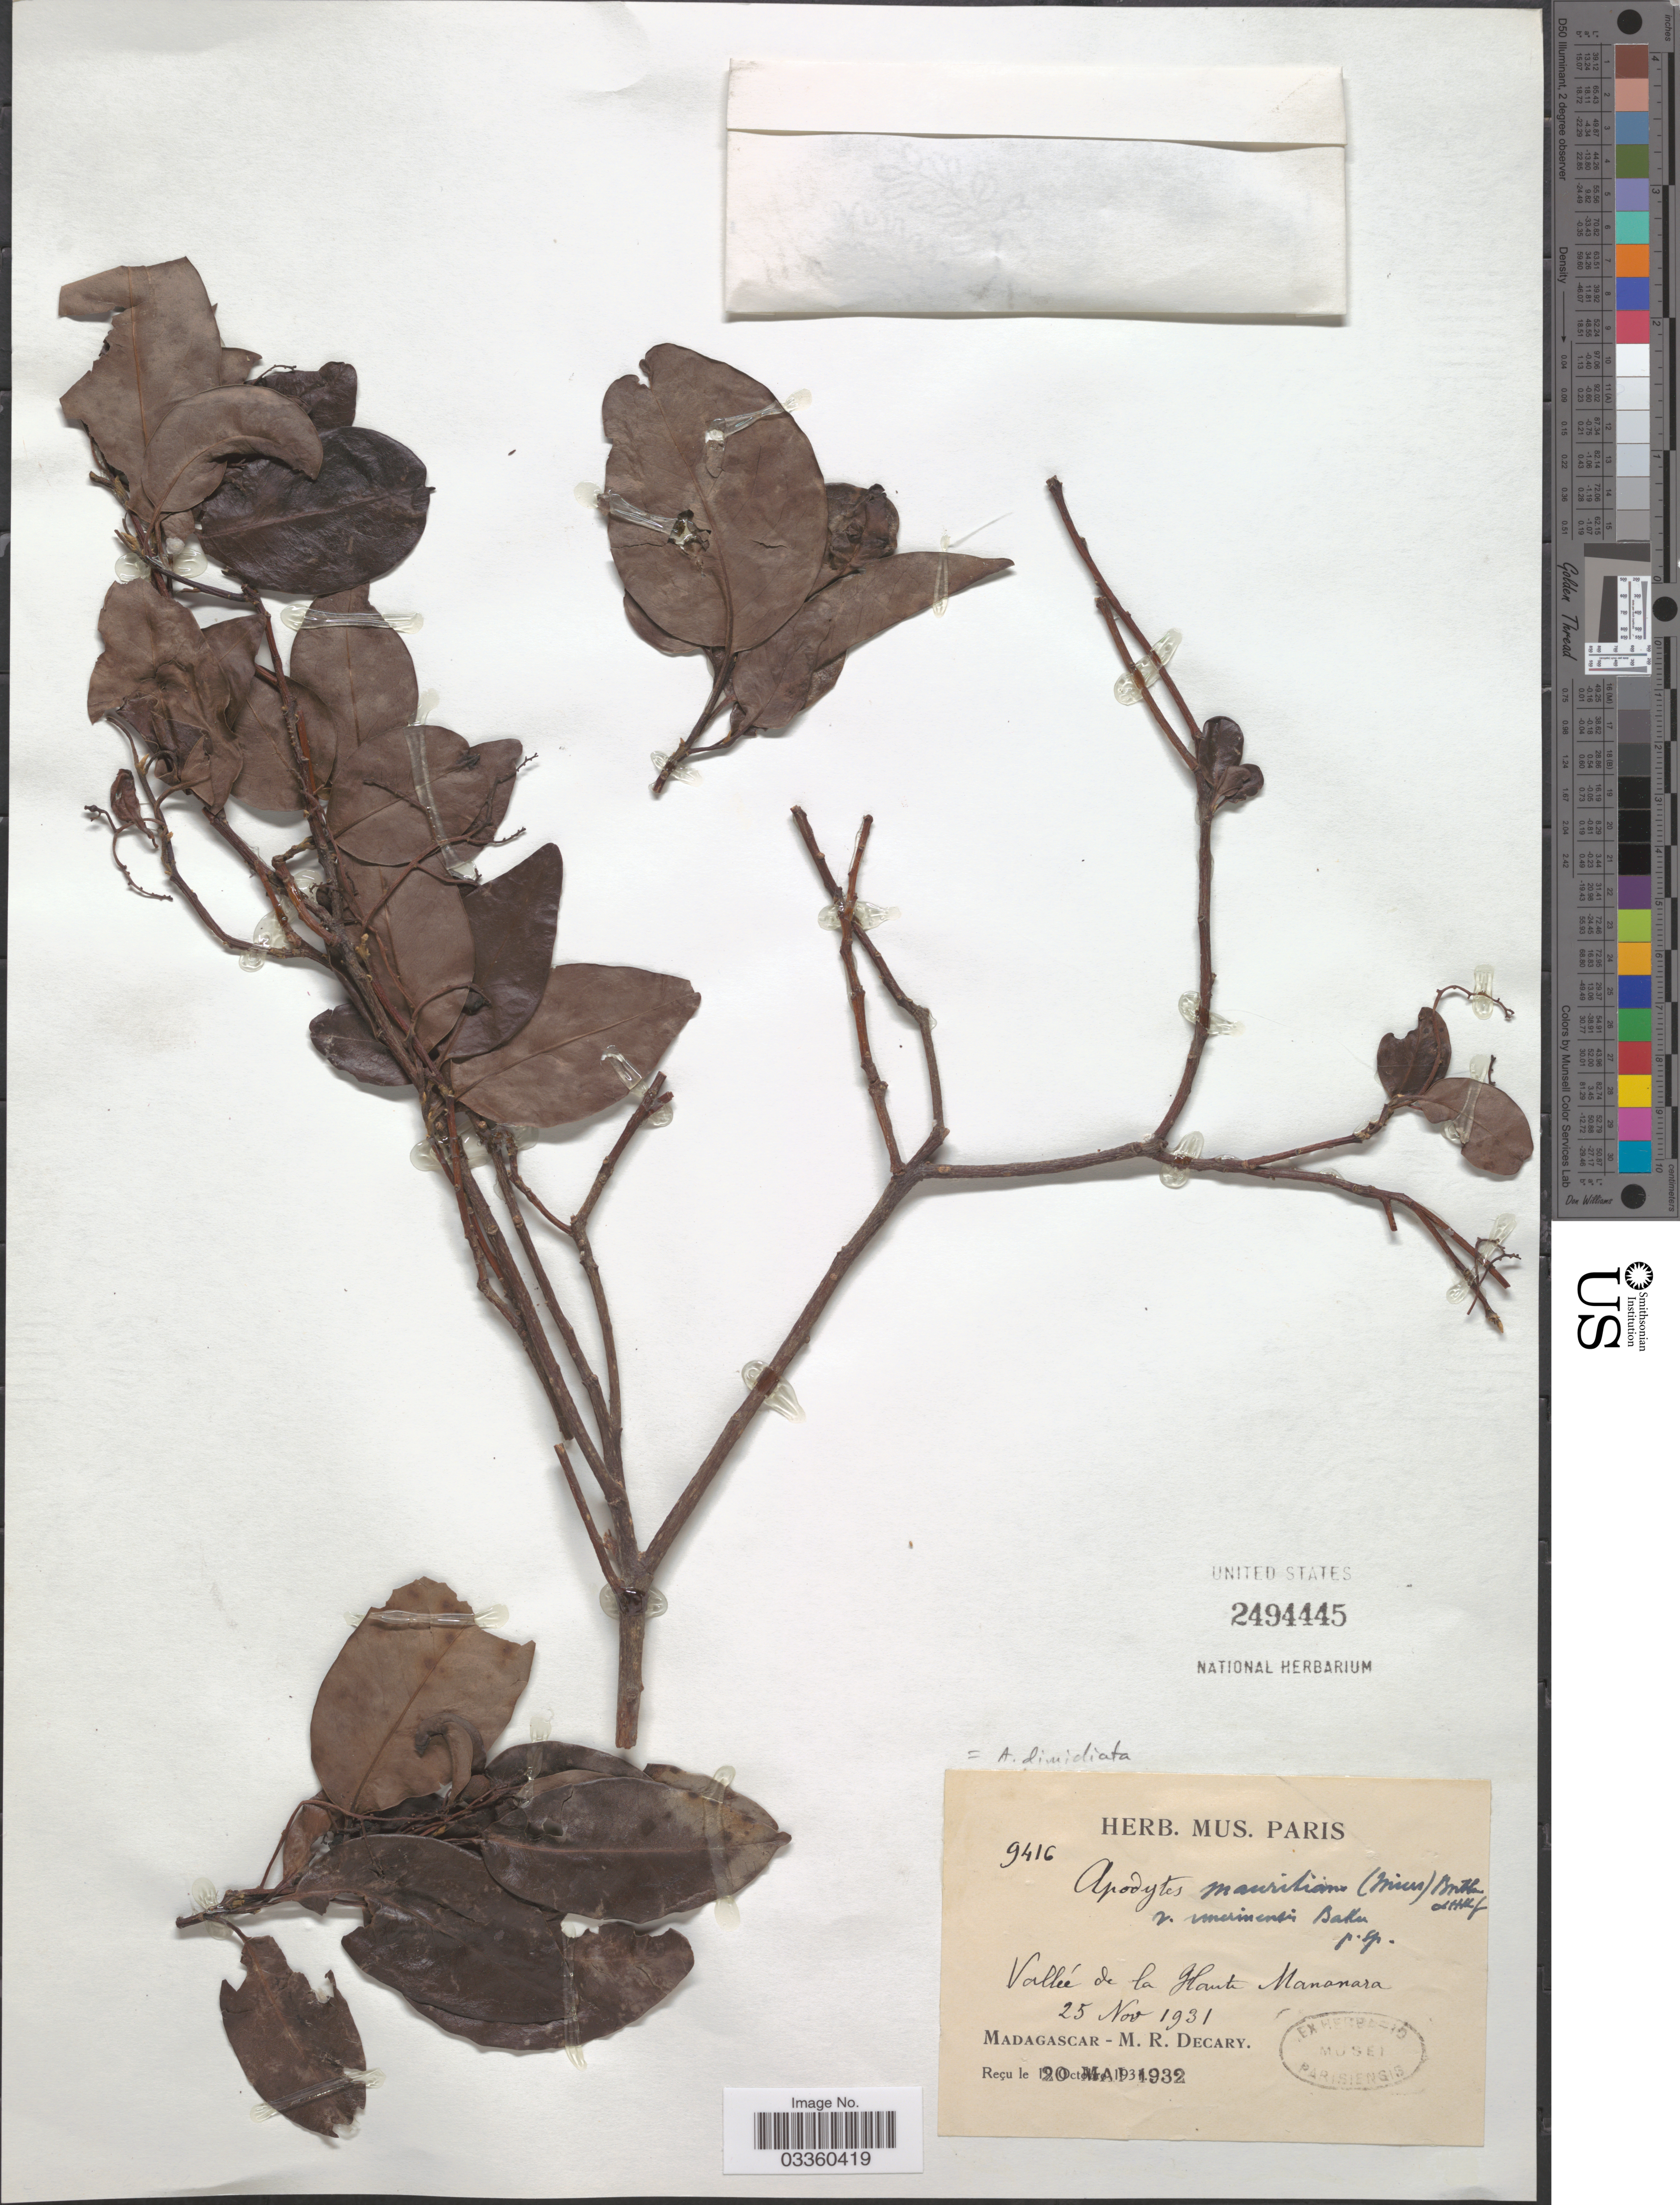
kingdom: Plantae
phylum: Tracheophyta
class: Magnoliopsida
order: Metteniusales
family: Metteniusaceae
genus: Apodytes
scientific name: Apodytes dimidiata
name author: E. Mey. ex Arn.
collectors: R. Decary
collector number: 9416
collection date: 1931-11-25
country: Madagascar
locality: Vallée de la Haute Mananara.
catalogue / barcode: US 2494445